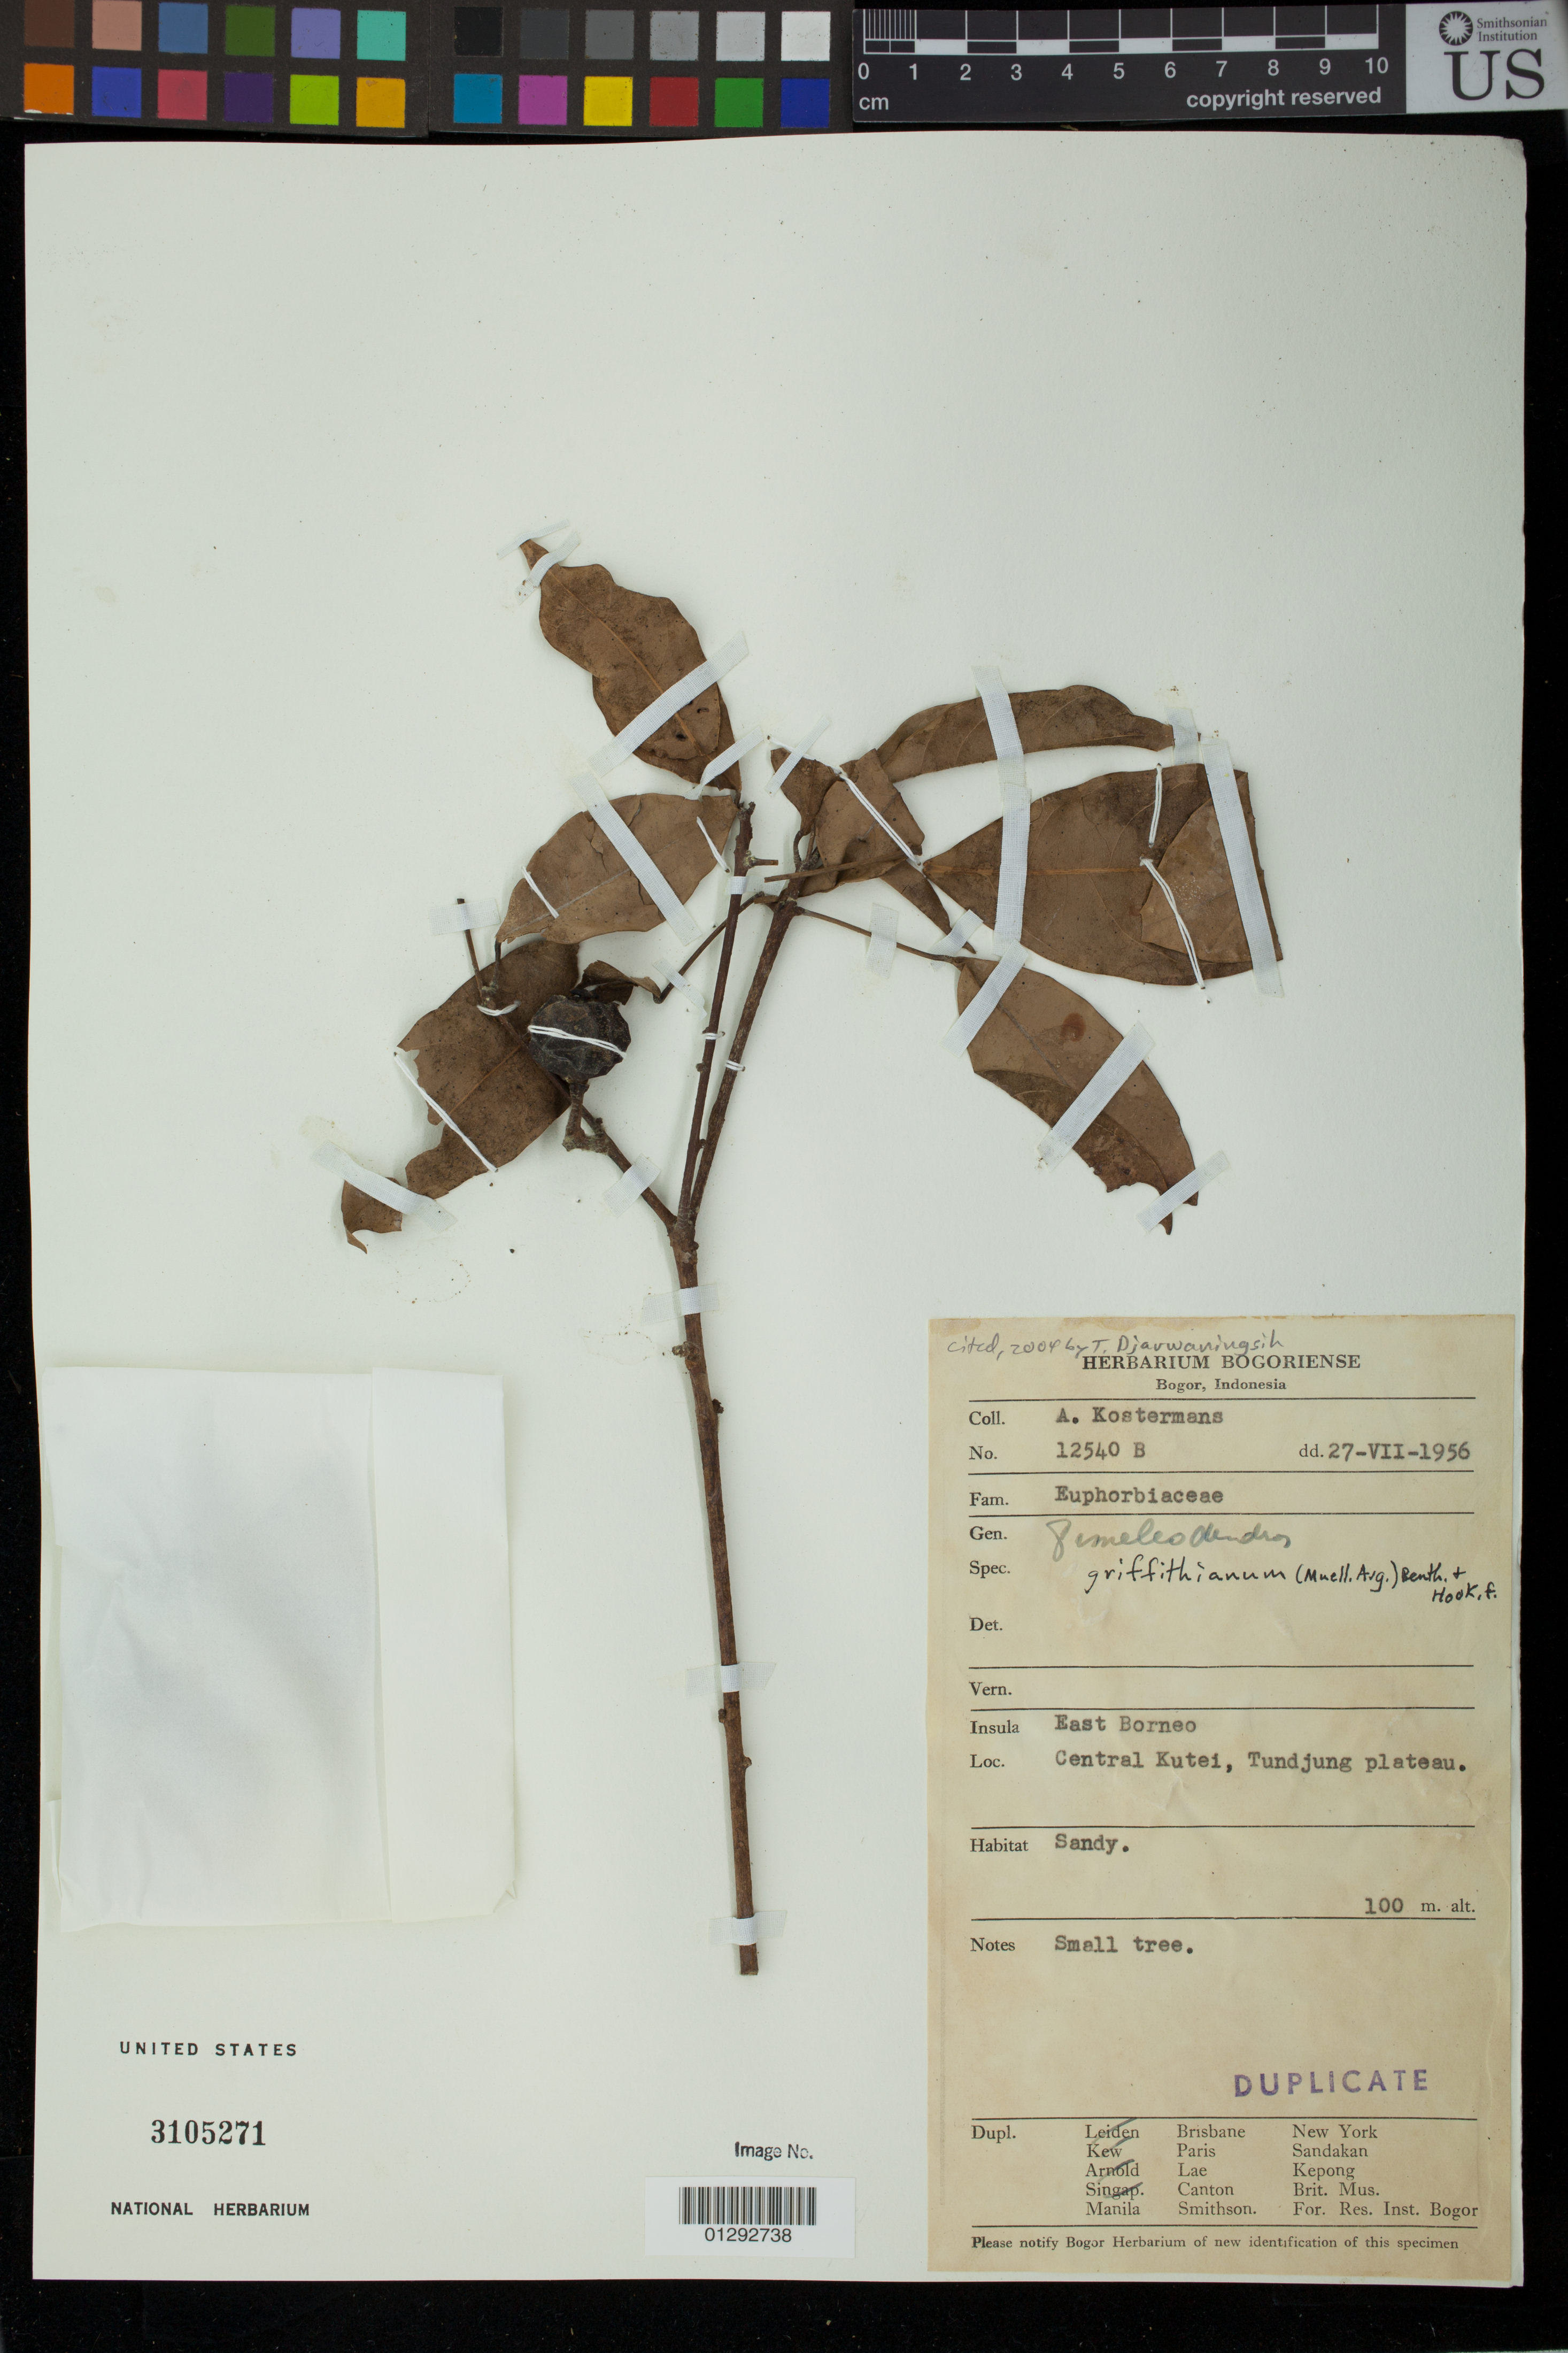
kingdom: Plantae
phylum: Tracheophyta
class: Magnoliopsida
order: Malpighiales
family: Euphorbiaceae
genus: Pimelodendron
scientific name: Pimelodendron griffithianum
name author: (Müll. Arg.) Benth. ex Hook. f.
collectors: A. J. G. Kostermans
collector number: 12540B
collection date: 1956-07-27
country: Indonesia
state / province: Kalimantan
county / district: Kalimantan Timur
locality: Central Kutei, Tundjung plateau. East Borneo.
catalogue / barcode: US 3105271